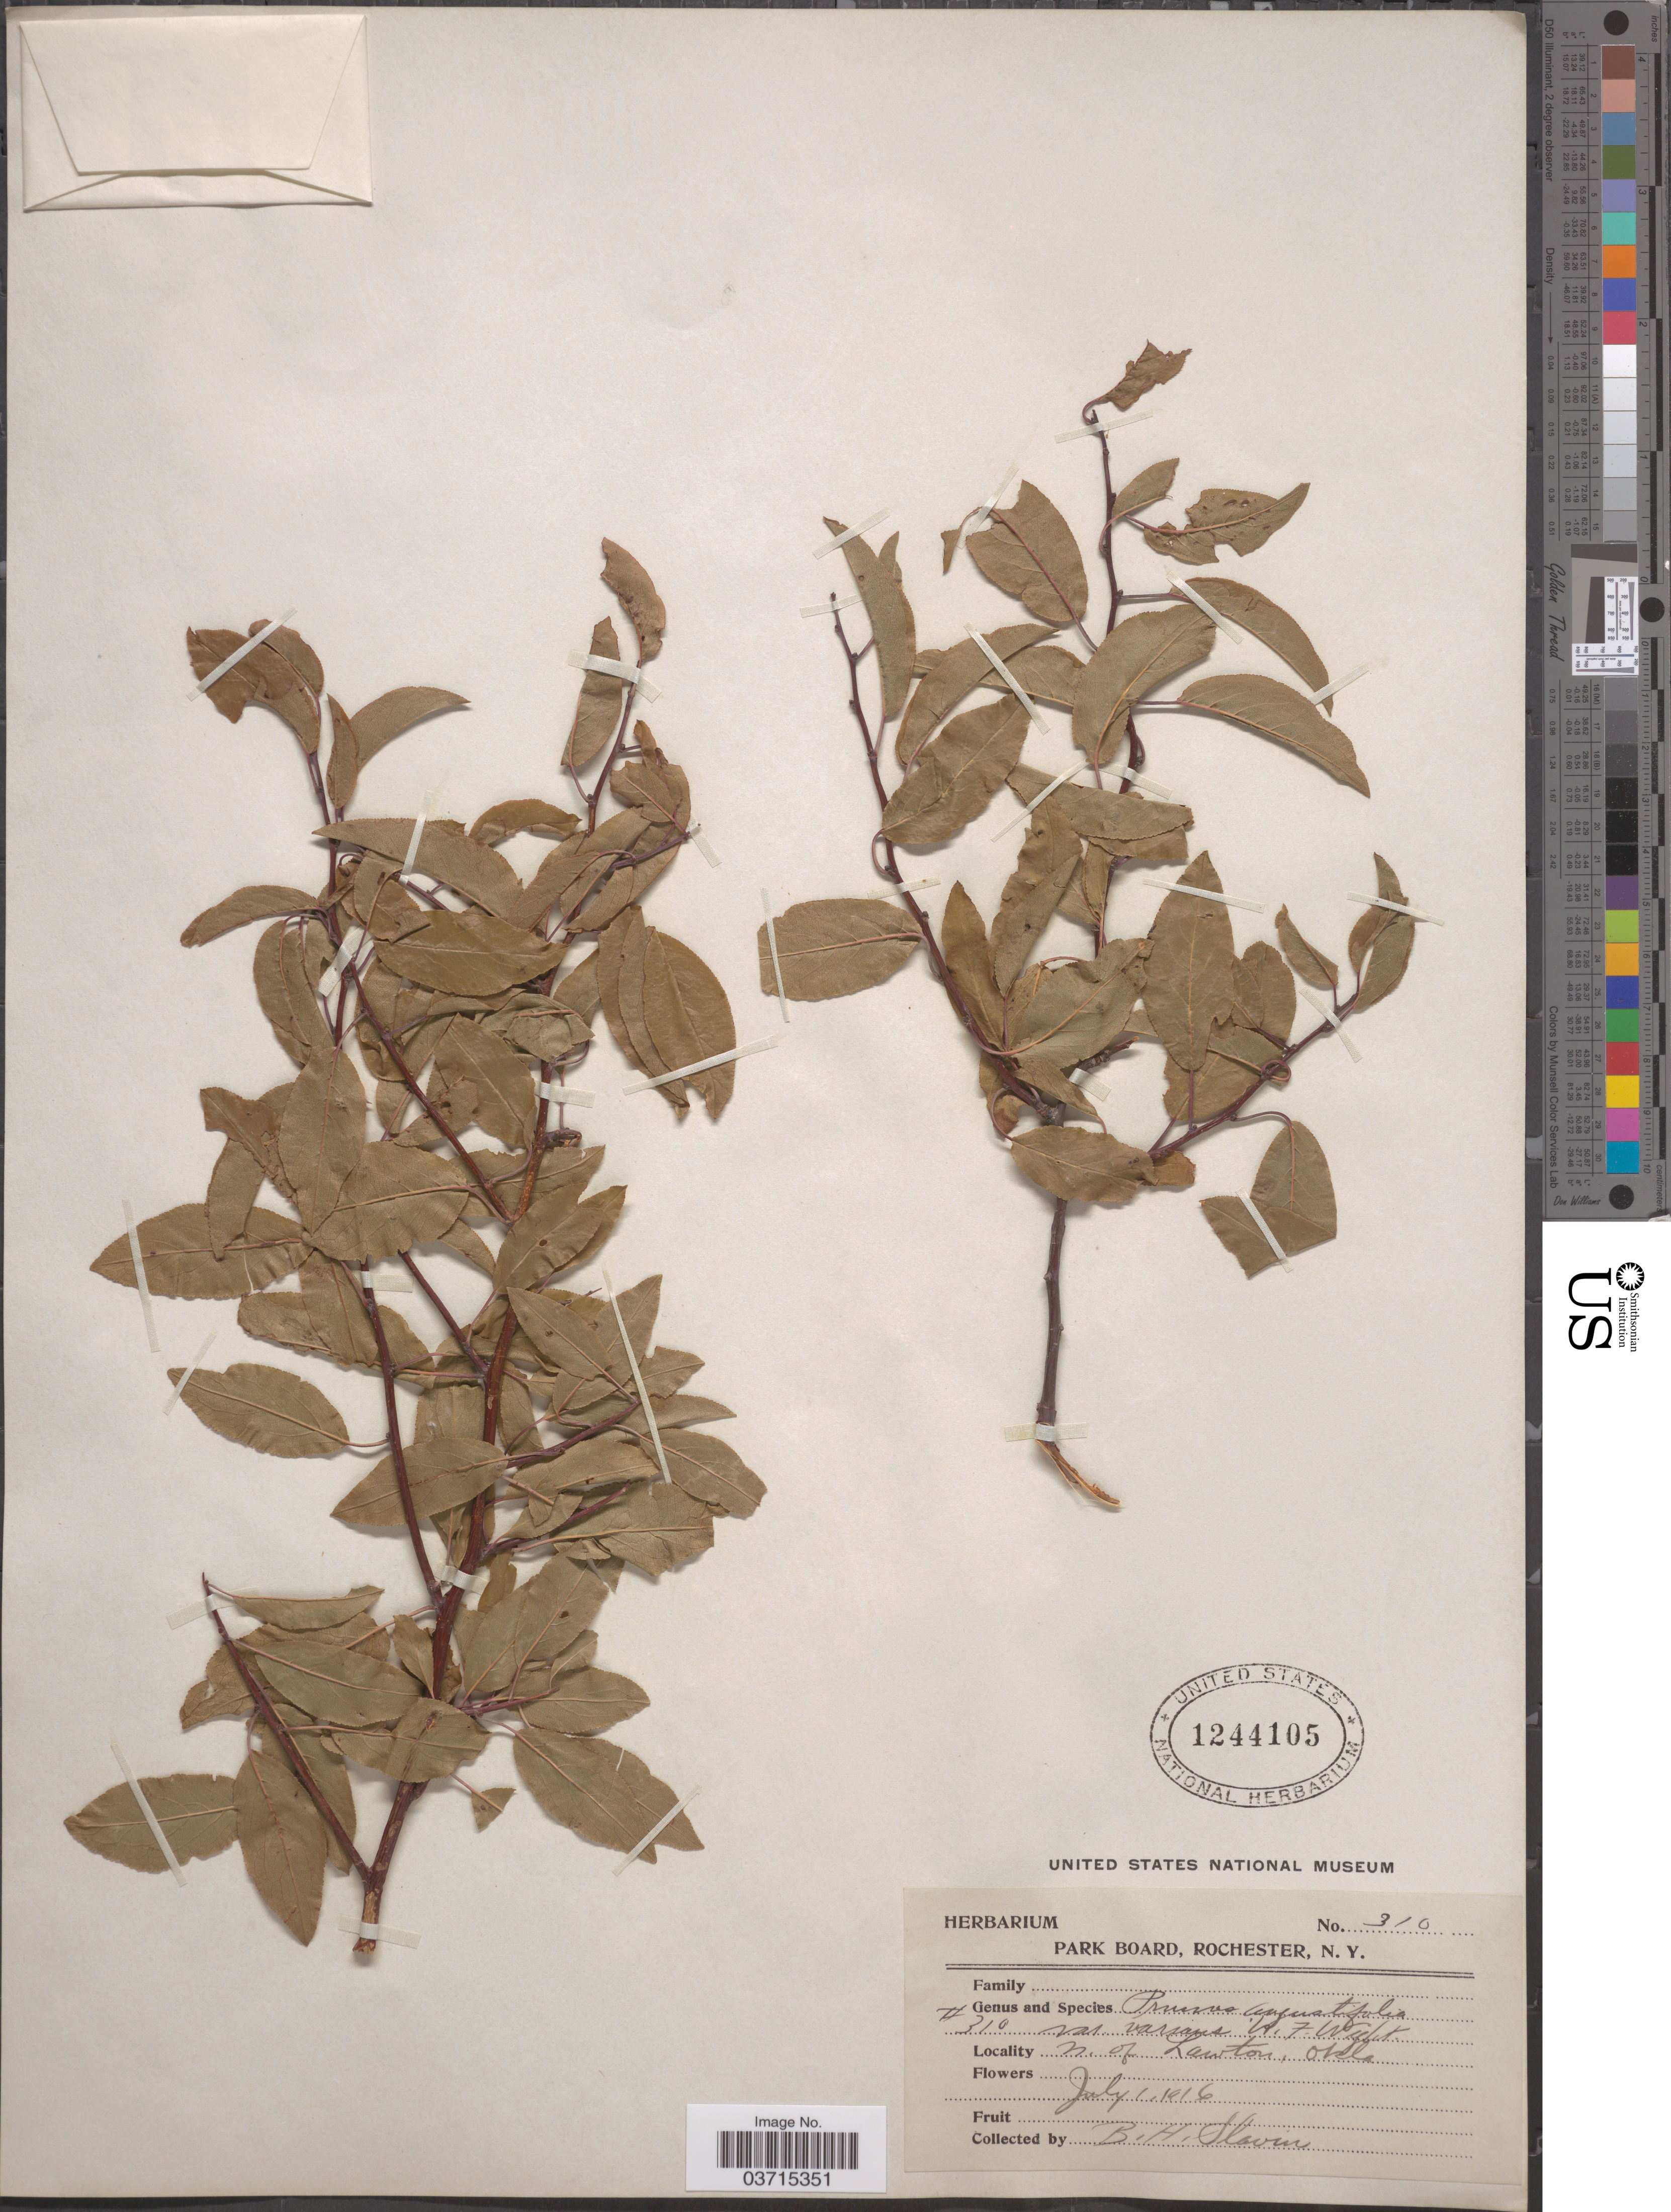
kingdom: Plantae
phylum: Tracheophyta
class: Magnoliopsida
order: Rosales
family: Rosaceae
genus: Prunus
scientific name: Prunus angustifolia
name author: Marshall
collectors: B. Slavin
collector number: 310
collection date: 1916-07-01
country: United States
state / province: Oklahoma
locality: N. of Lawton.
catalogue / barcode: US 1244105